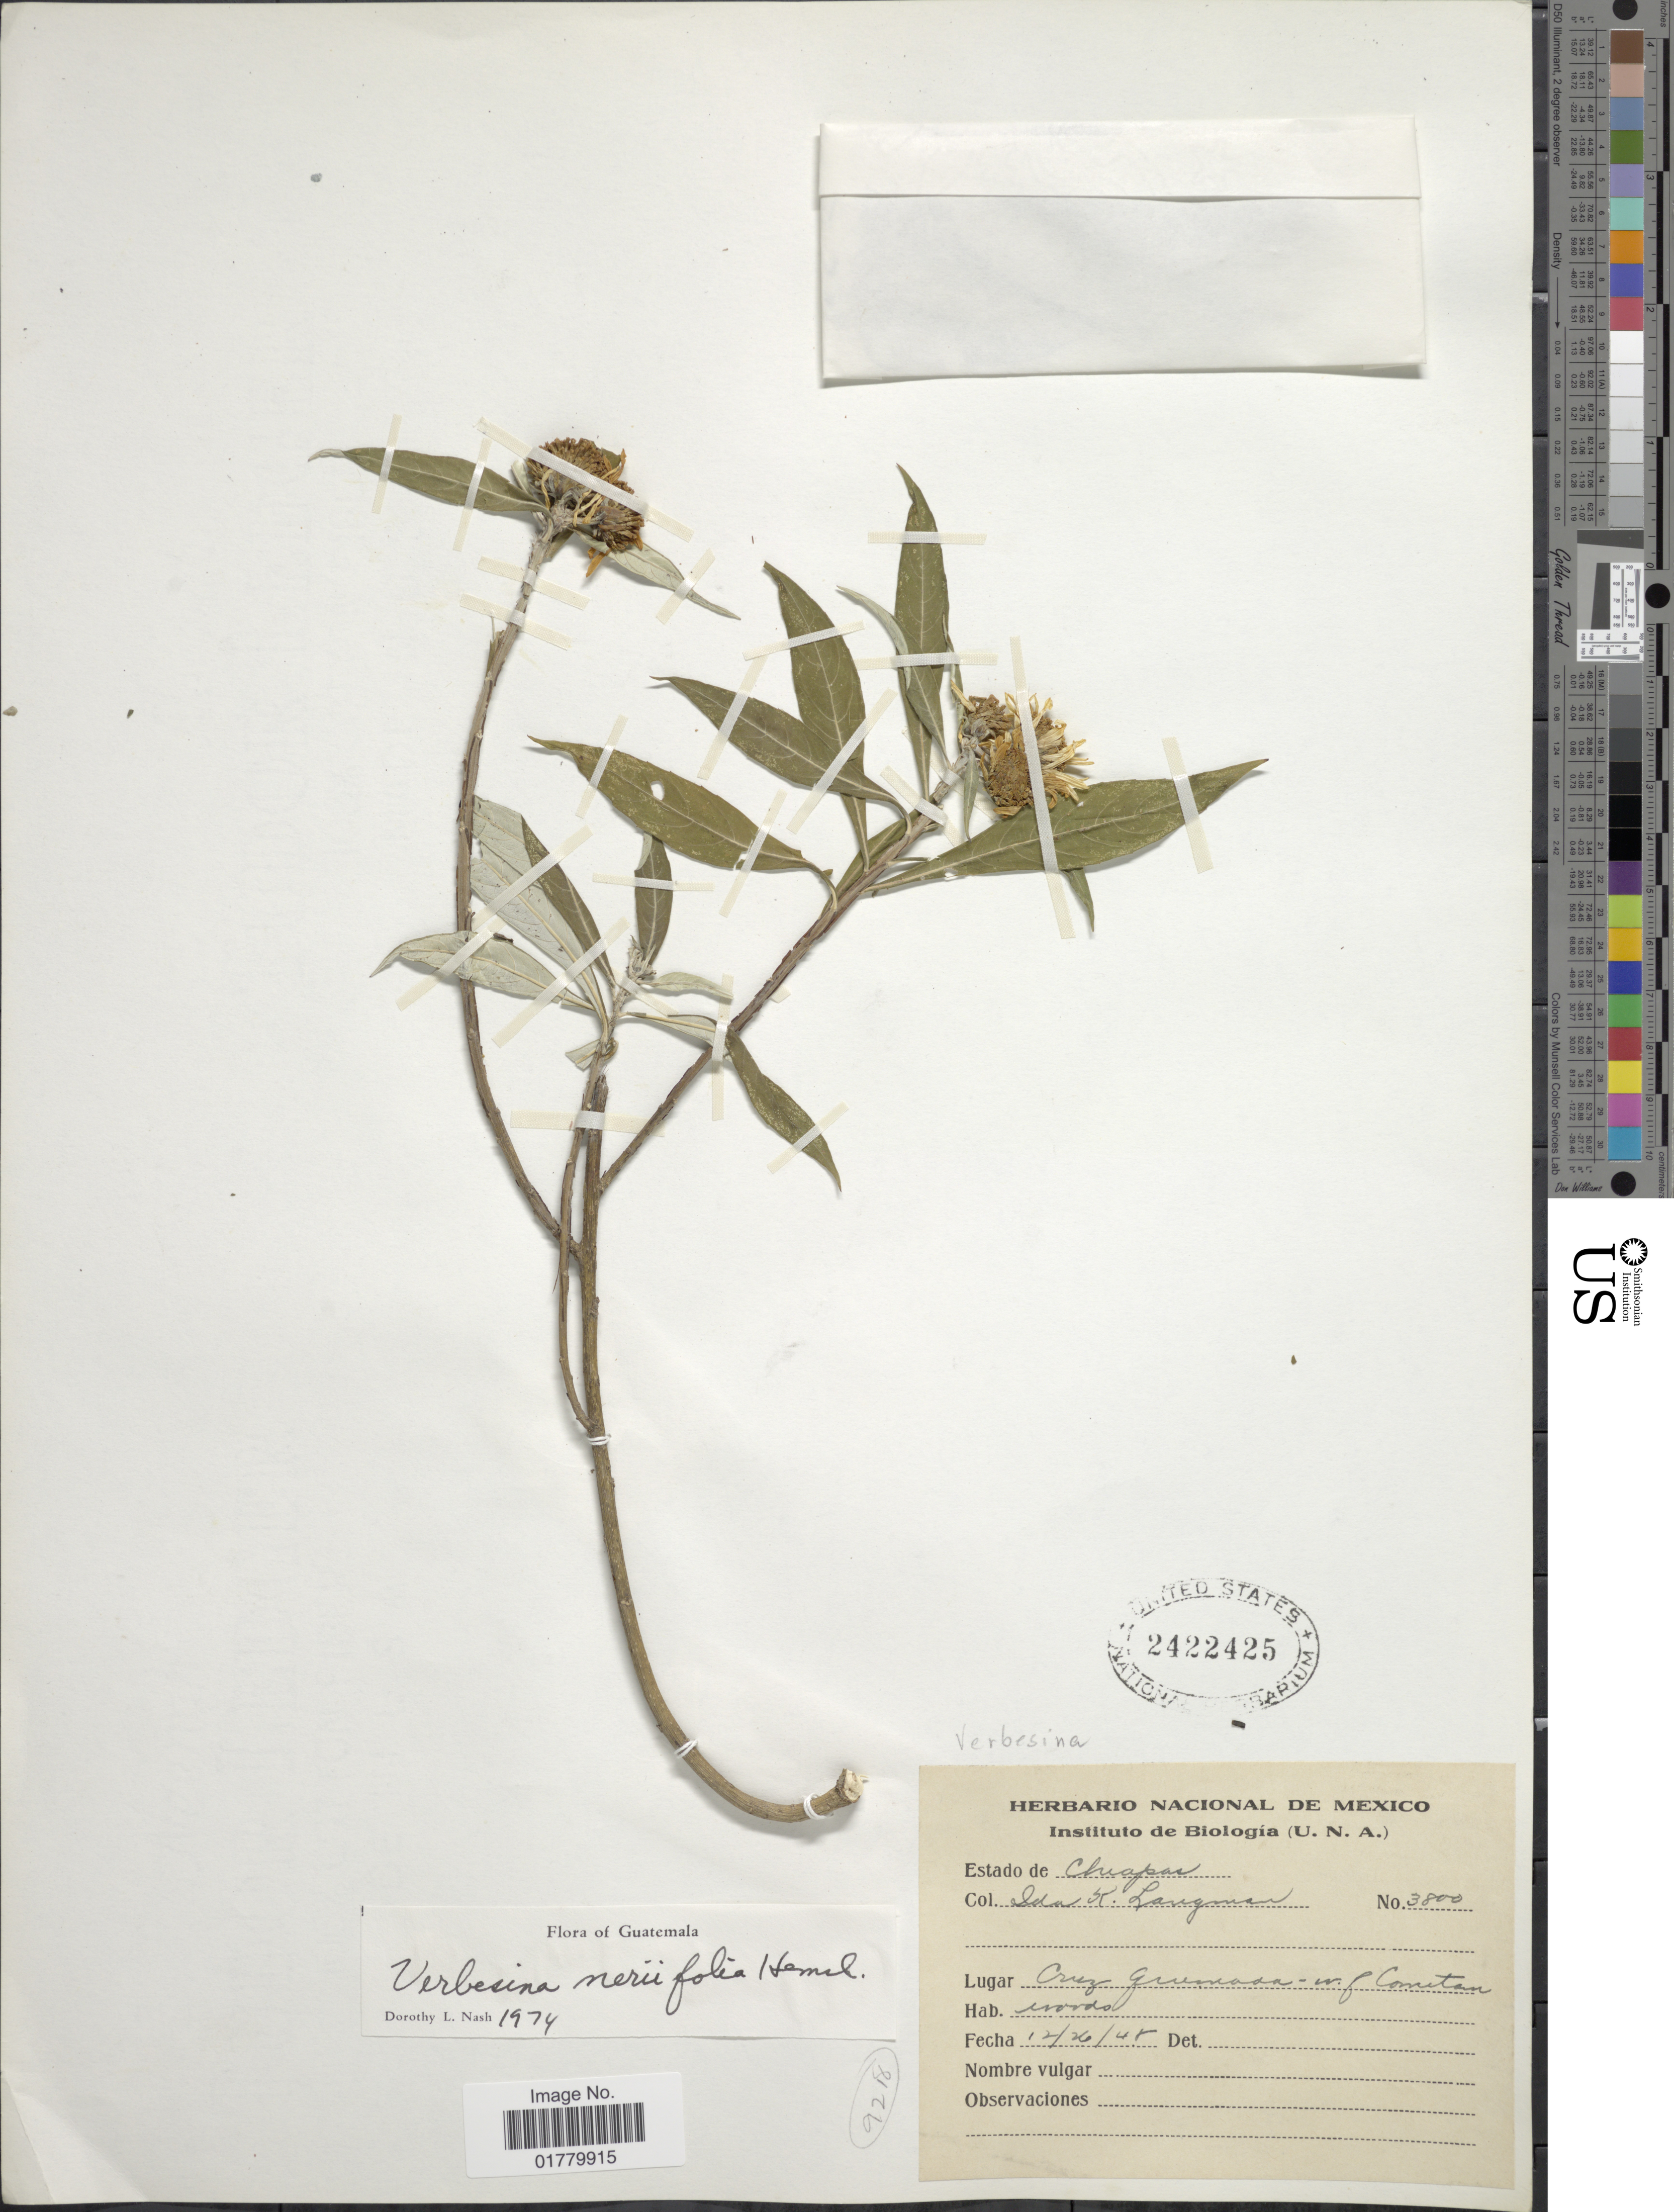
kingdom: Plantae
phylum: Tracheophyta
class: Magnoliopsida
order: Asterales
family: Asteraceae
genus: Verbesina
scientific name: Verbesina neriifolia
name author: Hemsl.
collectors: I. K. Langman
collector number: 3800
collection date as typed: Transcribed d/m/y: 26/12/48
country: Mexico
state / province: Chiapas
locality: Cruz Quemada - w. of Comitán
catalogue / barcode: US 2422425